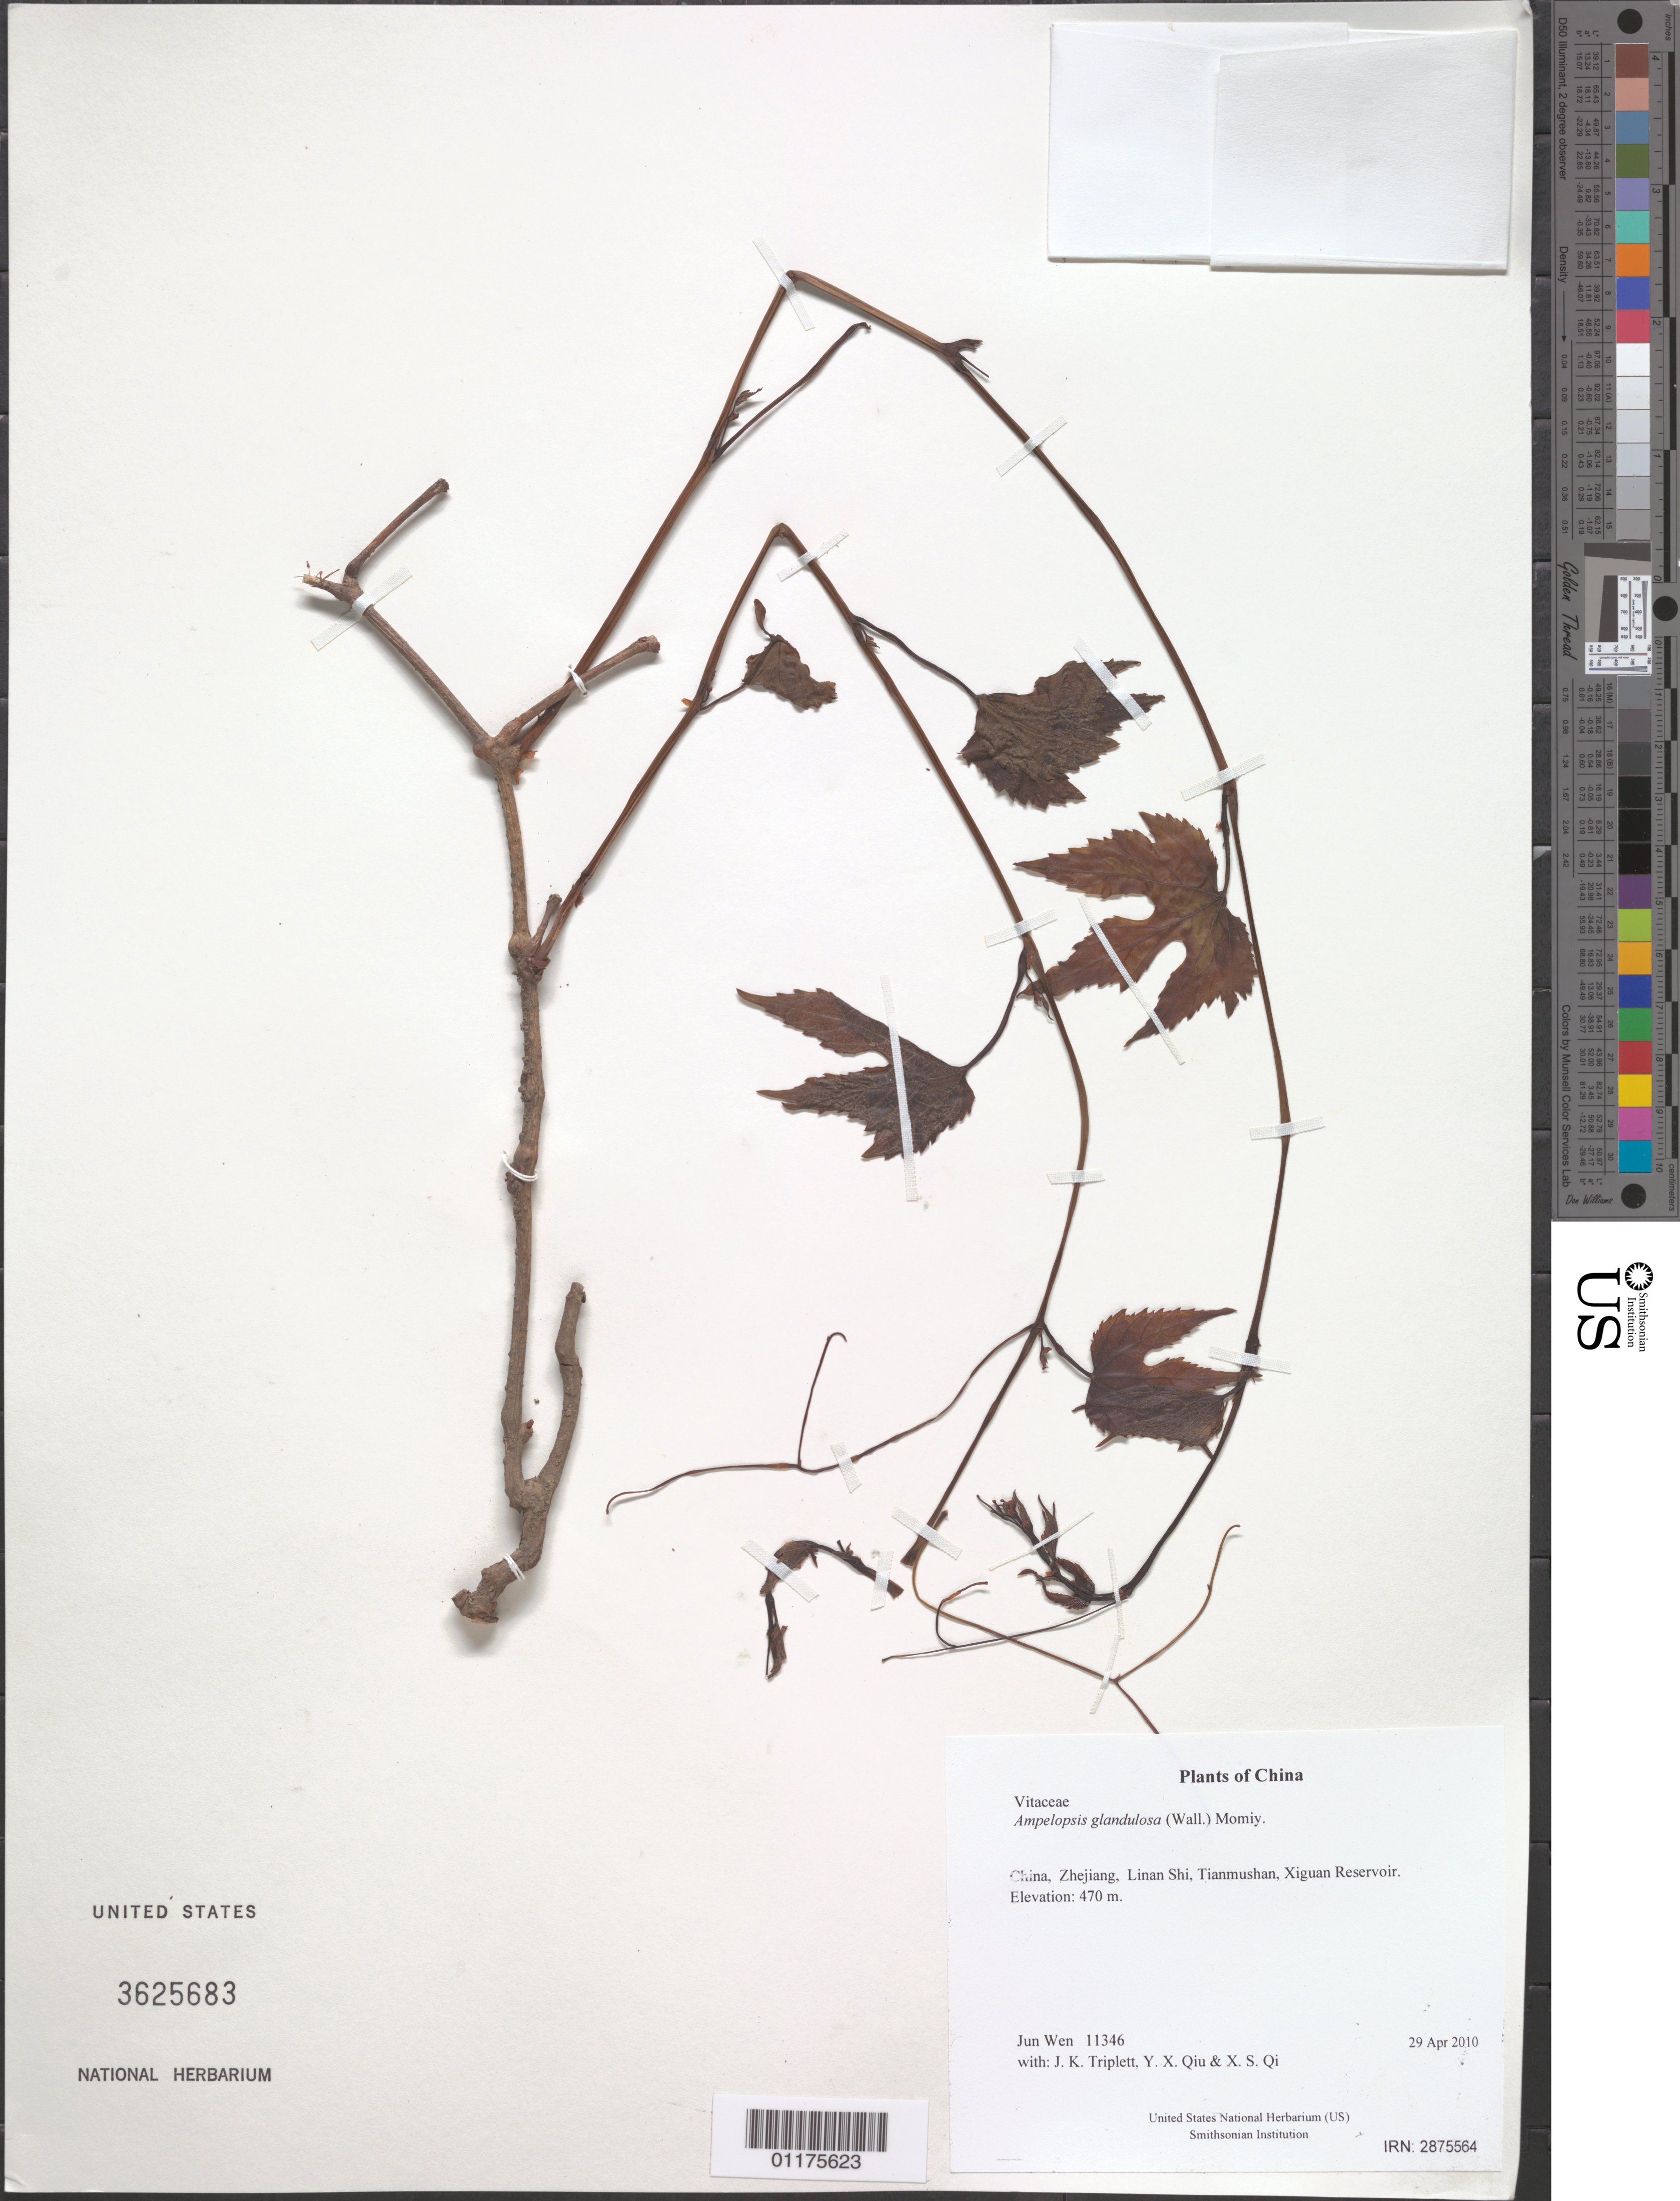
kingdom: Plantae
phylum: Tracheophyta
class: Magnoliopsida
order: Vitales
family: Vitaceae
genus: Ampelopsis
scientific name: Ampelopsis glandulosa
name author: (Wall.) Momiy.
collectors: J. Wen, J. K. Triplett, Y. X. Qiu & X. S. Qi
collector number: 11346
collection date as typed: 29 Apr 2010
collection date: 2010-04-29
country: China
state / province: Zhejiang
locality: Linan Shi, Tianmushan, Xiguan Reservoir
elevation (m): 470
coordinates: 30 20.754 N, 119 27.127 E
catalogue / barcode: US 3625683